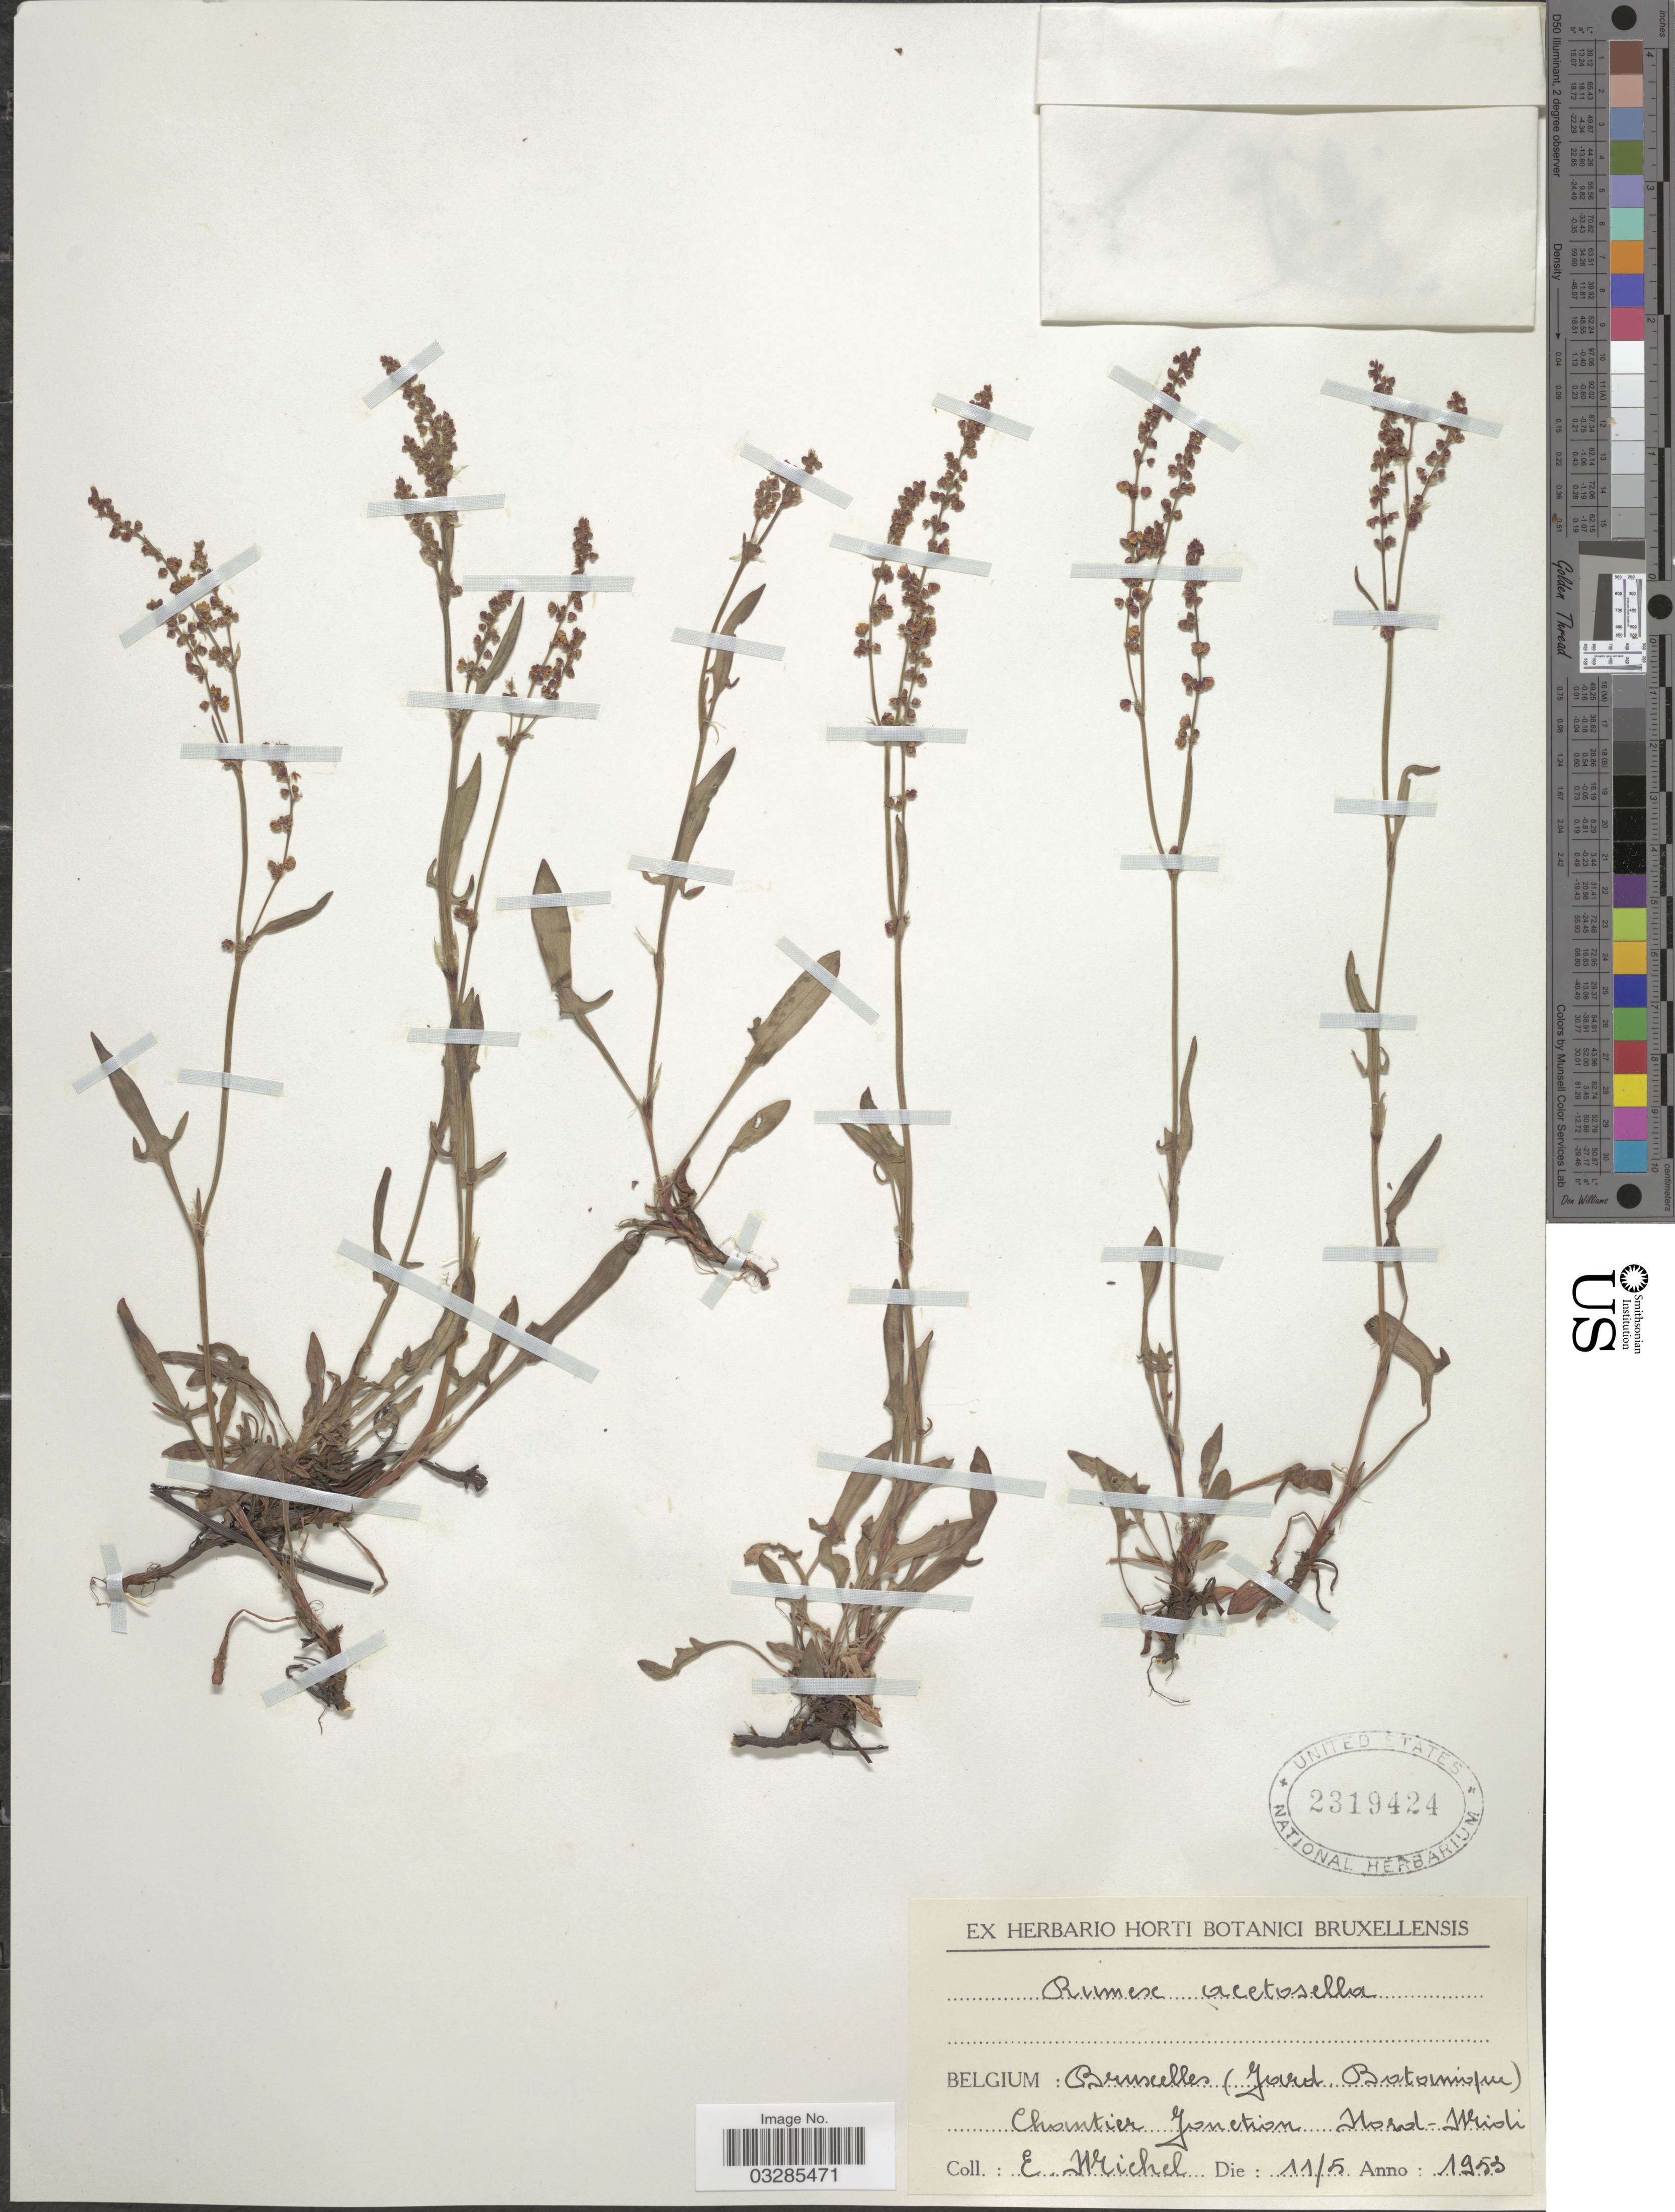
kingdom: Plantae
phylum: Tracheophyta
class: Magnoliopsida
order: Caryophyllales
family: Polygonaceae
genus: Rumex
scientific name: Rumex acetosella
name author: L.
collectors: E. Michel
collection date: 1953-05-11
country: Belgium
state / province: Brussels, Capital District of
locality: (Jard. Botanique) Chomtier Junction Nord-Midi.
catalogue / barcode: US 2319424